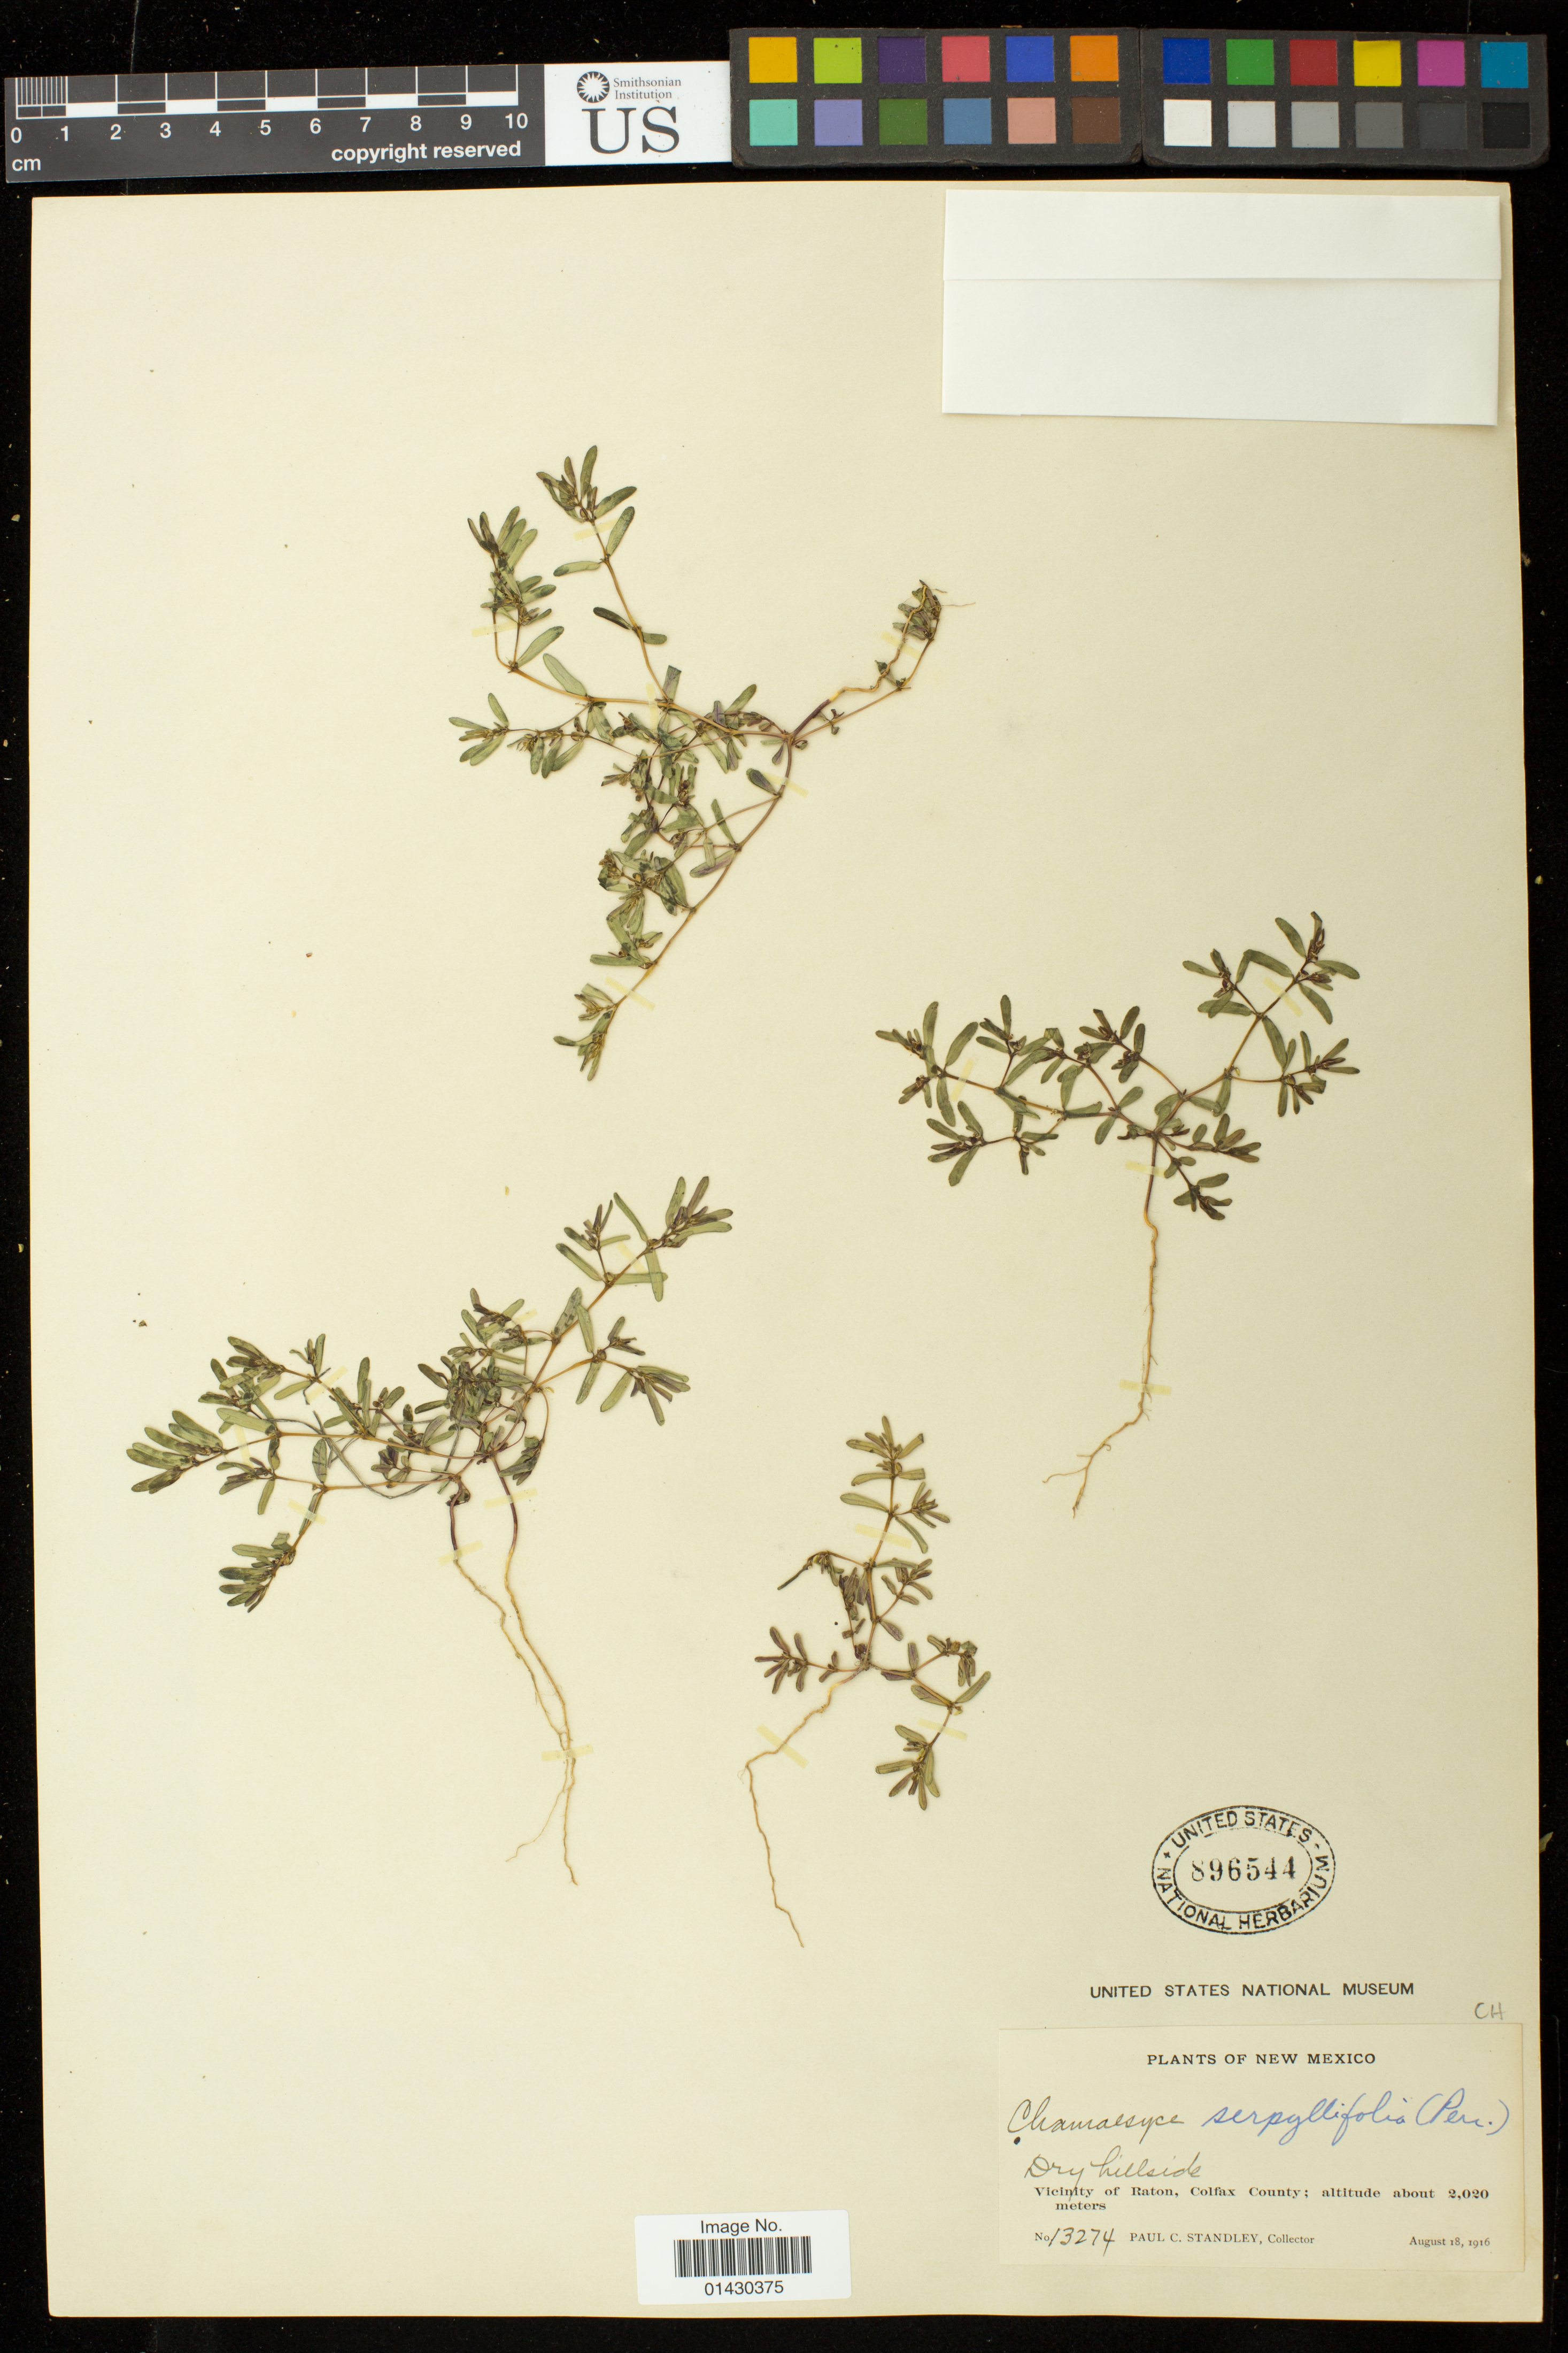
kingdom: Plantae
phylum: Tracheophyta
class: Magnoliopsida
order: Malpighiales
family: Euphorbiaceae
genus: Euphorbia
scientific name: Euphorbia serpillifolia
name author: Pers.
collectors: P. C. Standley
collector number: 13274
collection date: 1916-08-18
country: United States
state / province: New Mexico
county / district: Colfax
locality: Vicinity of Raton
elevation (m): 2020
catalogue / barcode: US 896544